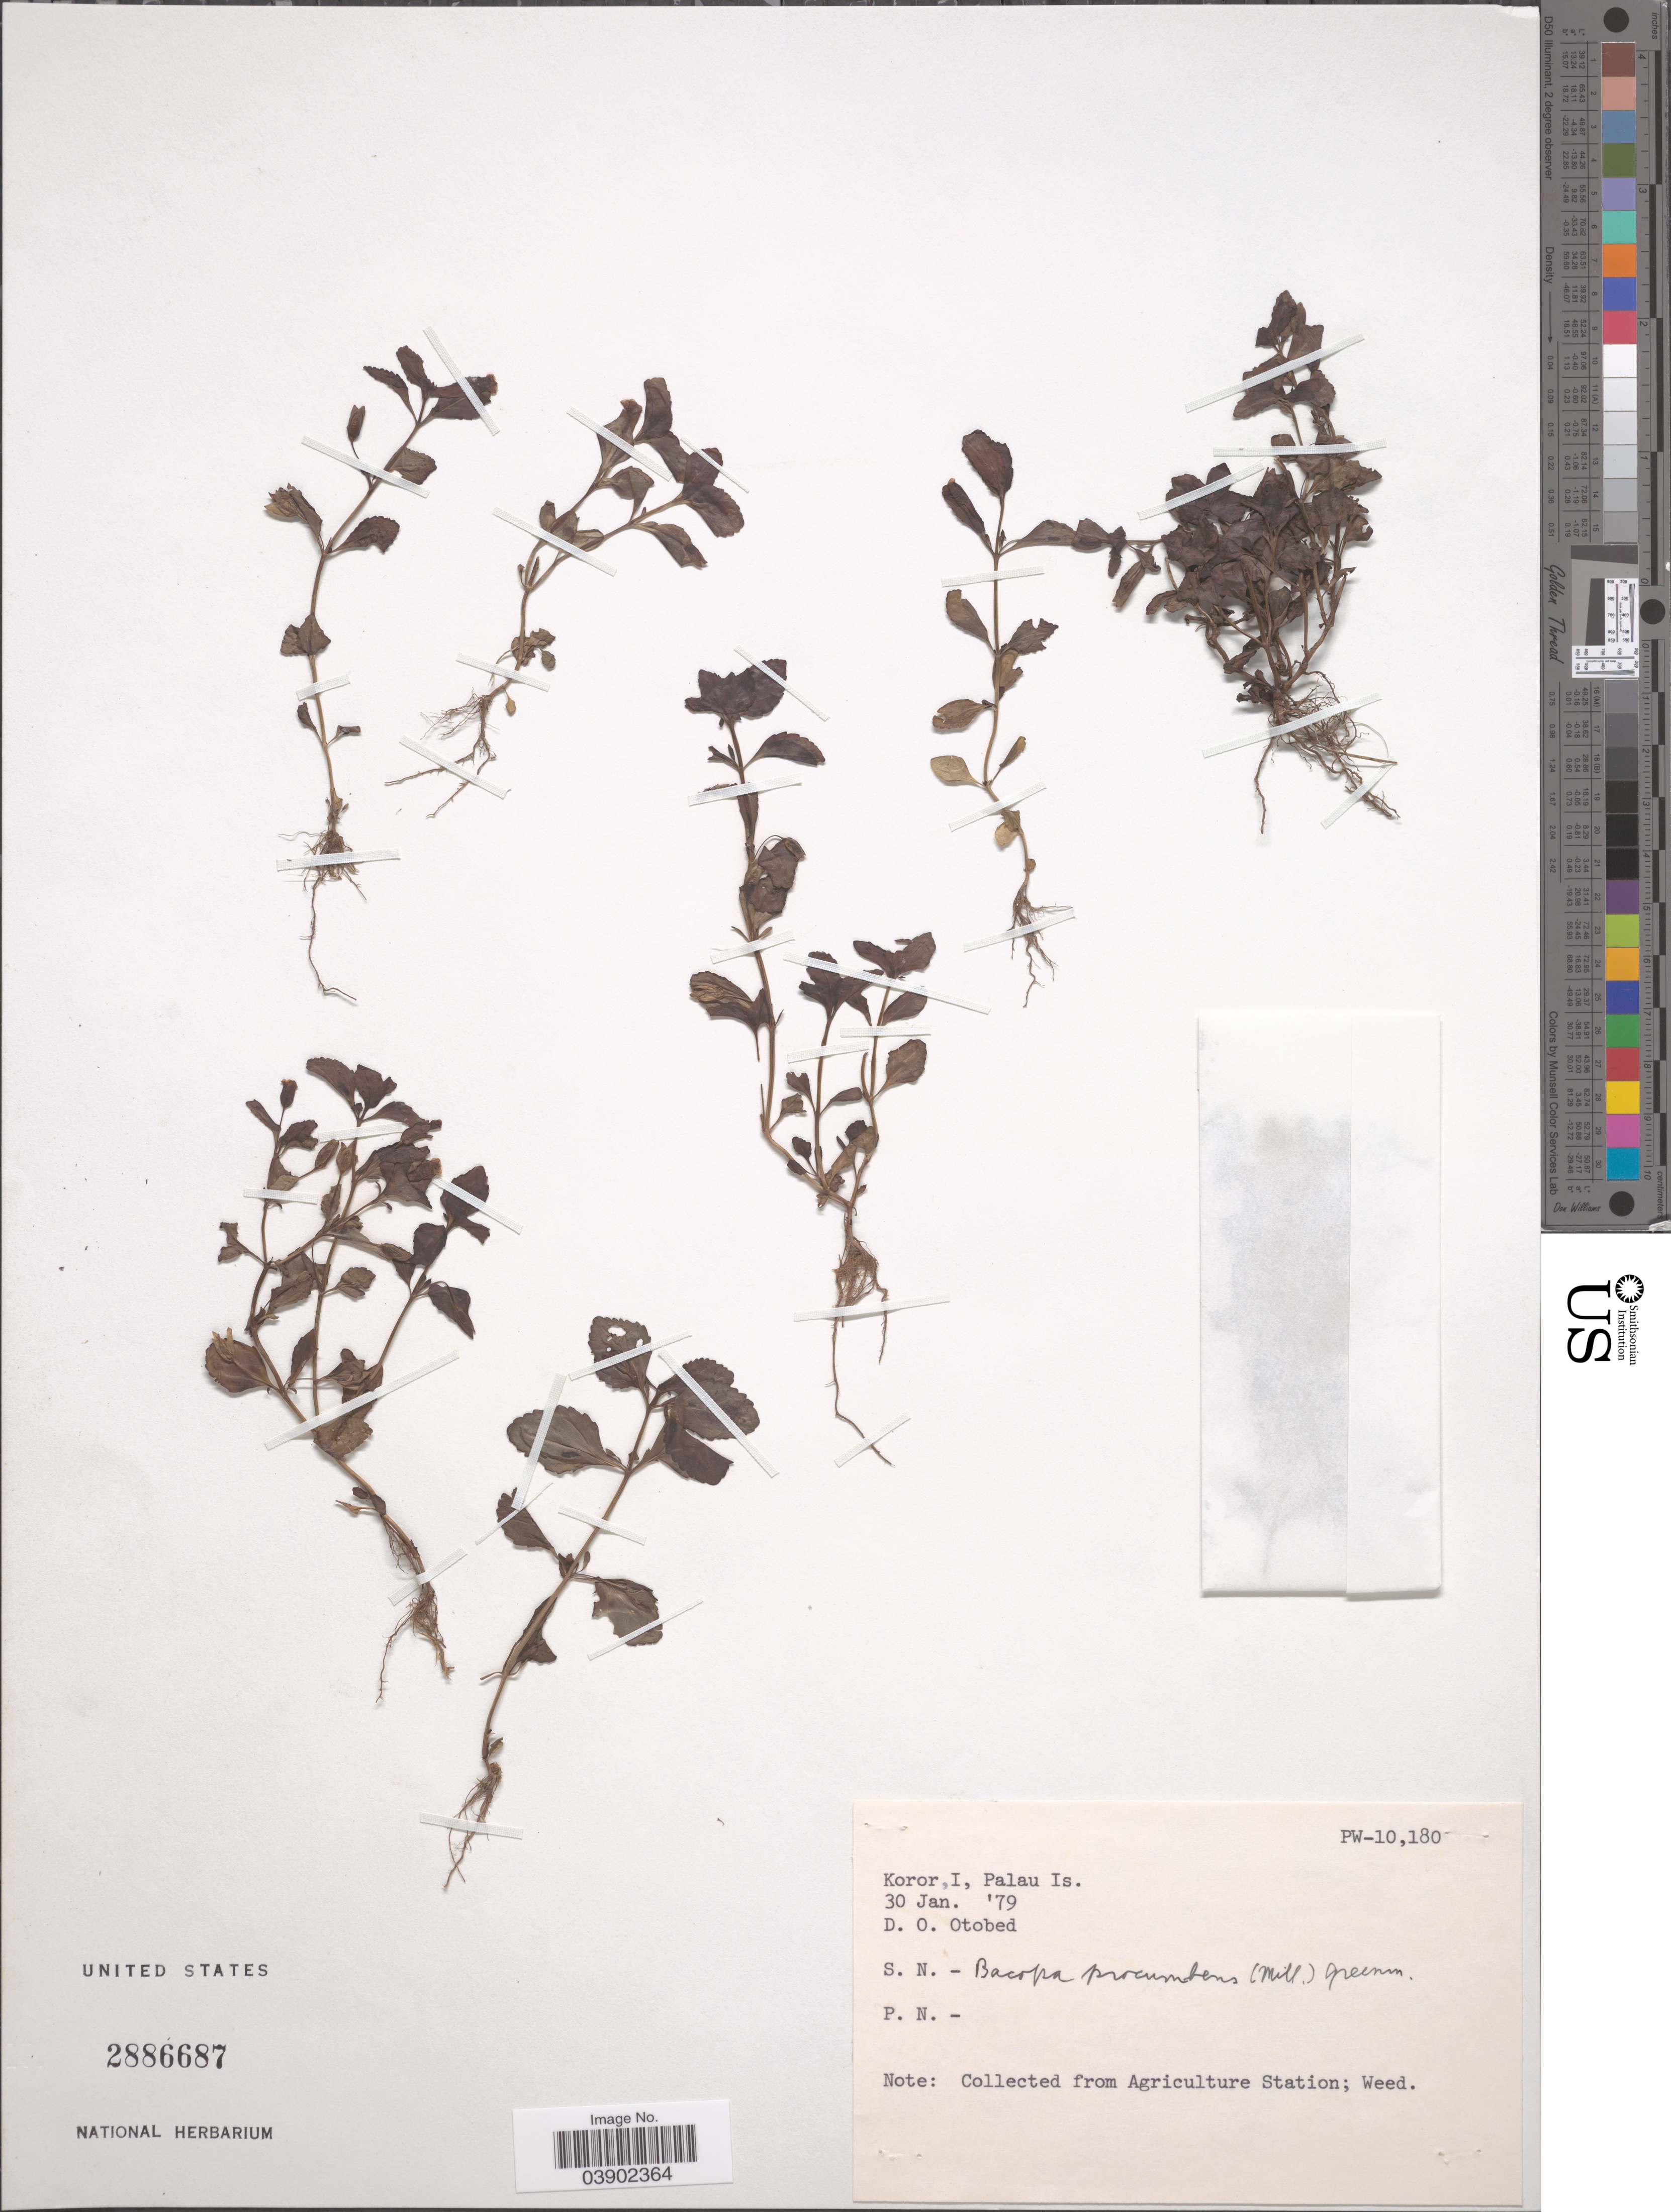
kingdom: Plantae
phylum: Tracheophyta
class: Magnoliopsida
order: Lamiales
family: Plantaginaceae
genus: Bacopa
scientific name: Bacopa procumbens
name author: (Mill.) Greenm.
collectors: D. O. Otobed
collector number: PW-10180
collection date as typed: Transcribed d/m/y: 30/1/79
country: Palau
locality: Koror I, Palau Is.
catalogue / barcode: US 2886687